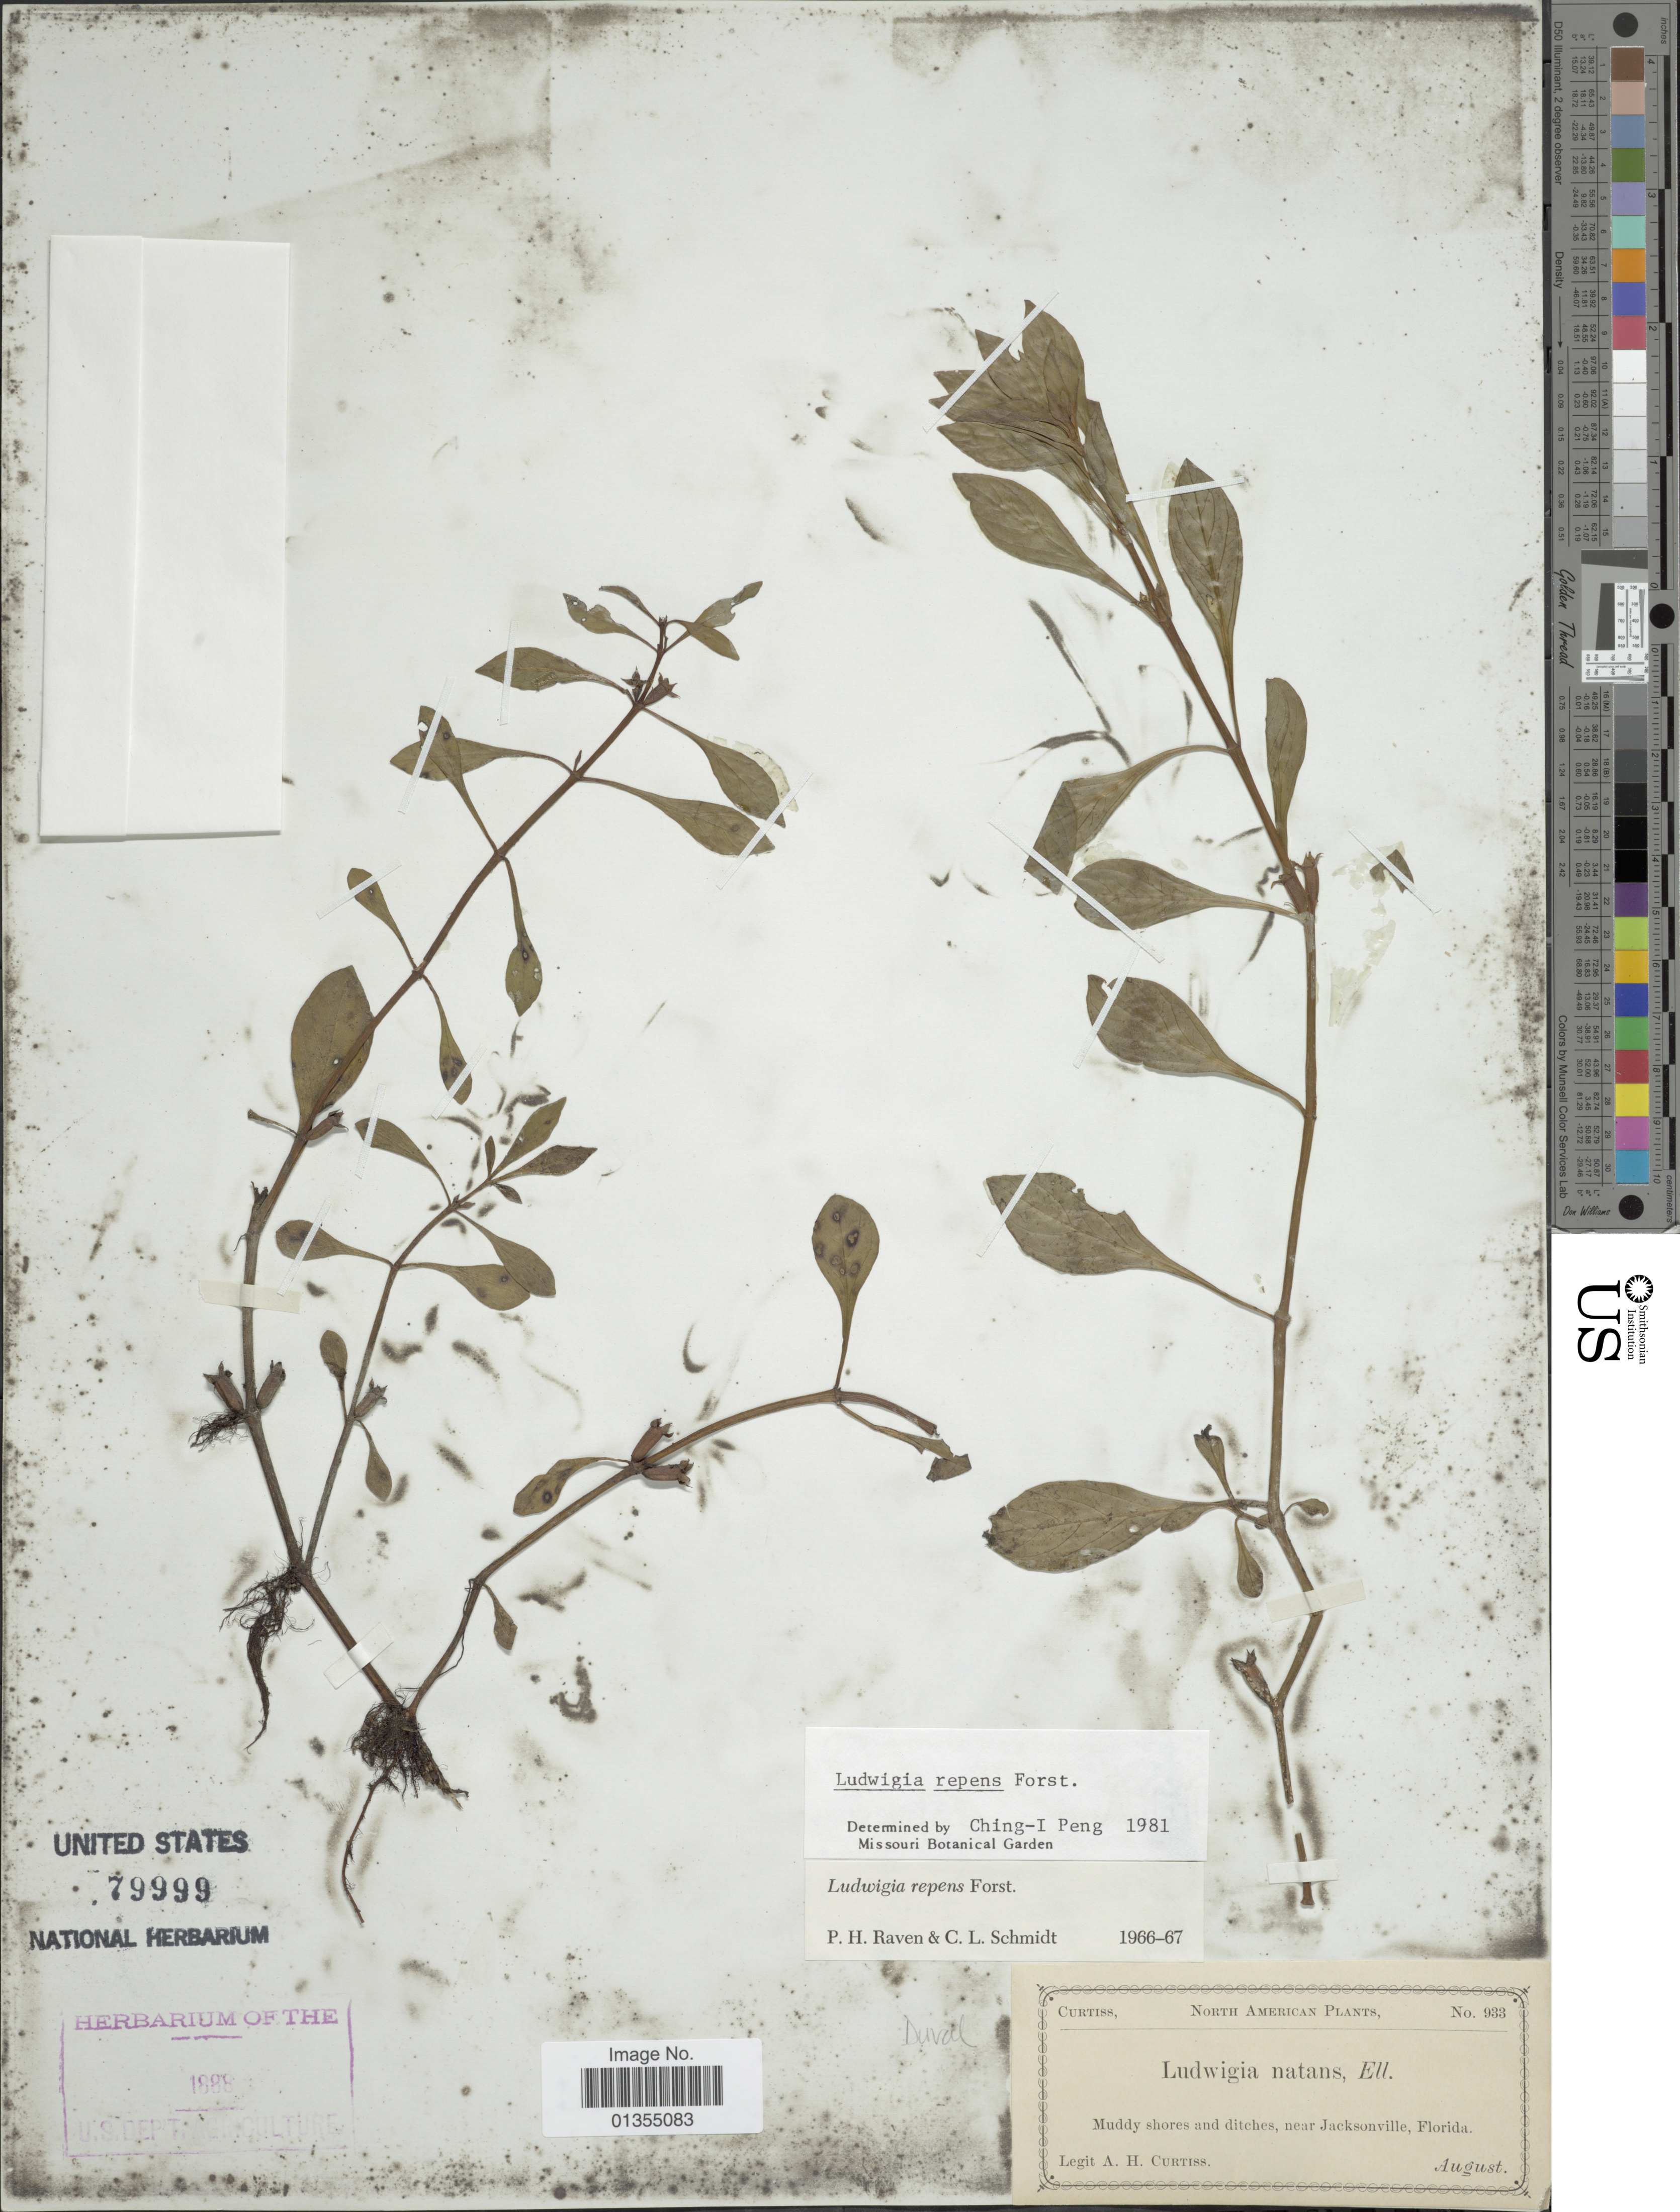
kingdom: Plantae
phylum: Tracheophyta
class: Magnoliopsida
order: Myrtales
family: Onagraceae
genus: Ludwigia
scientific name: Ludwigia repens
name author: J.R. Forst.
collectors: A. H. Curtiss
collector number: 933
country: United States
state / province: Florida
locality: Near Jacksonville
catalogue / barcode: US 79999